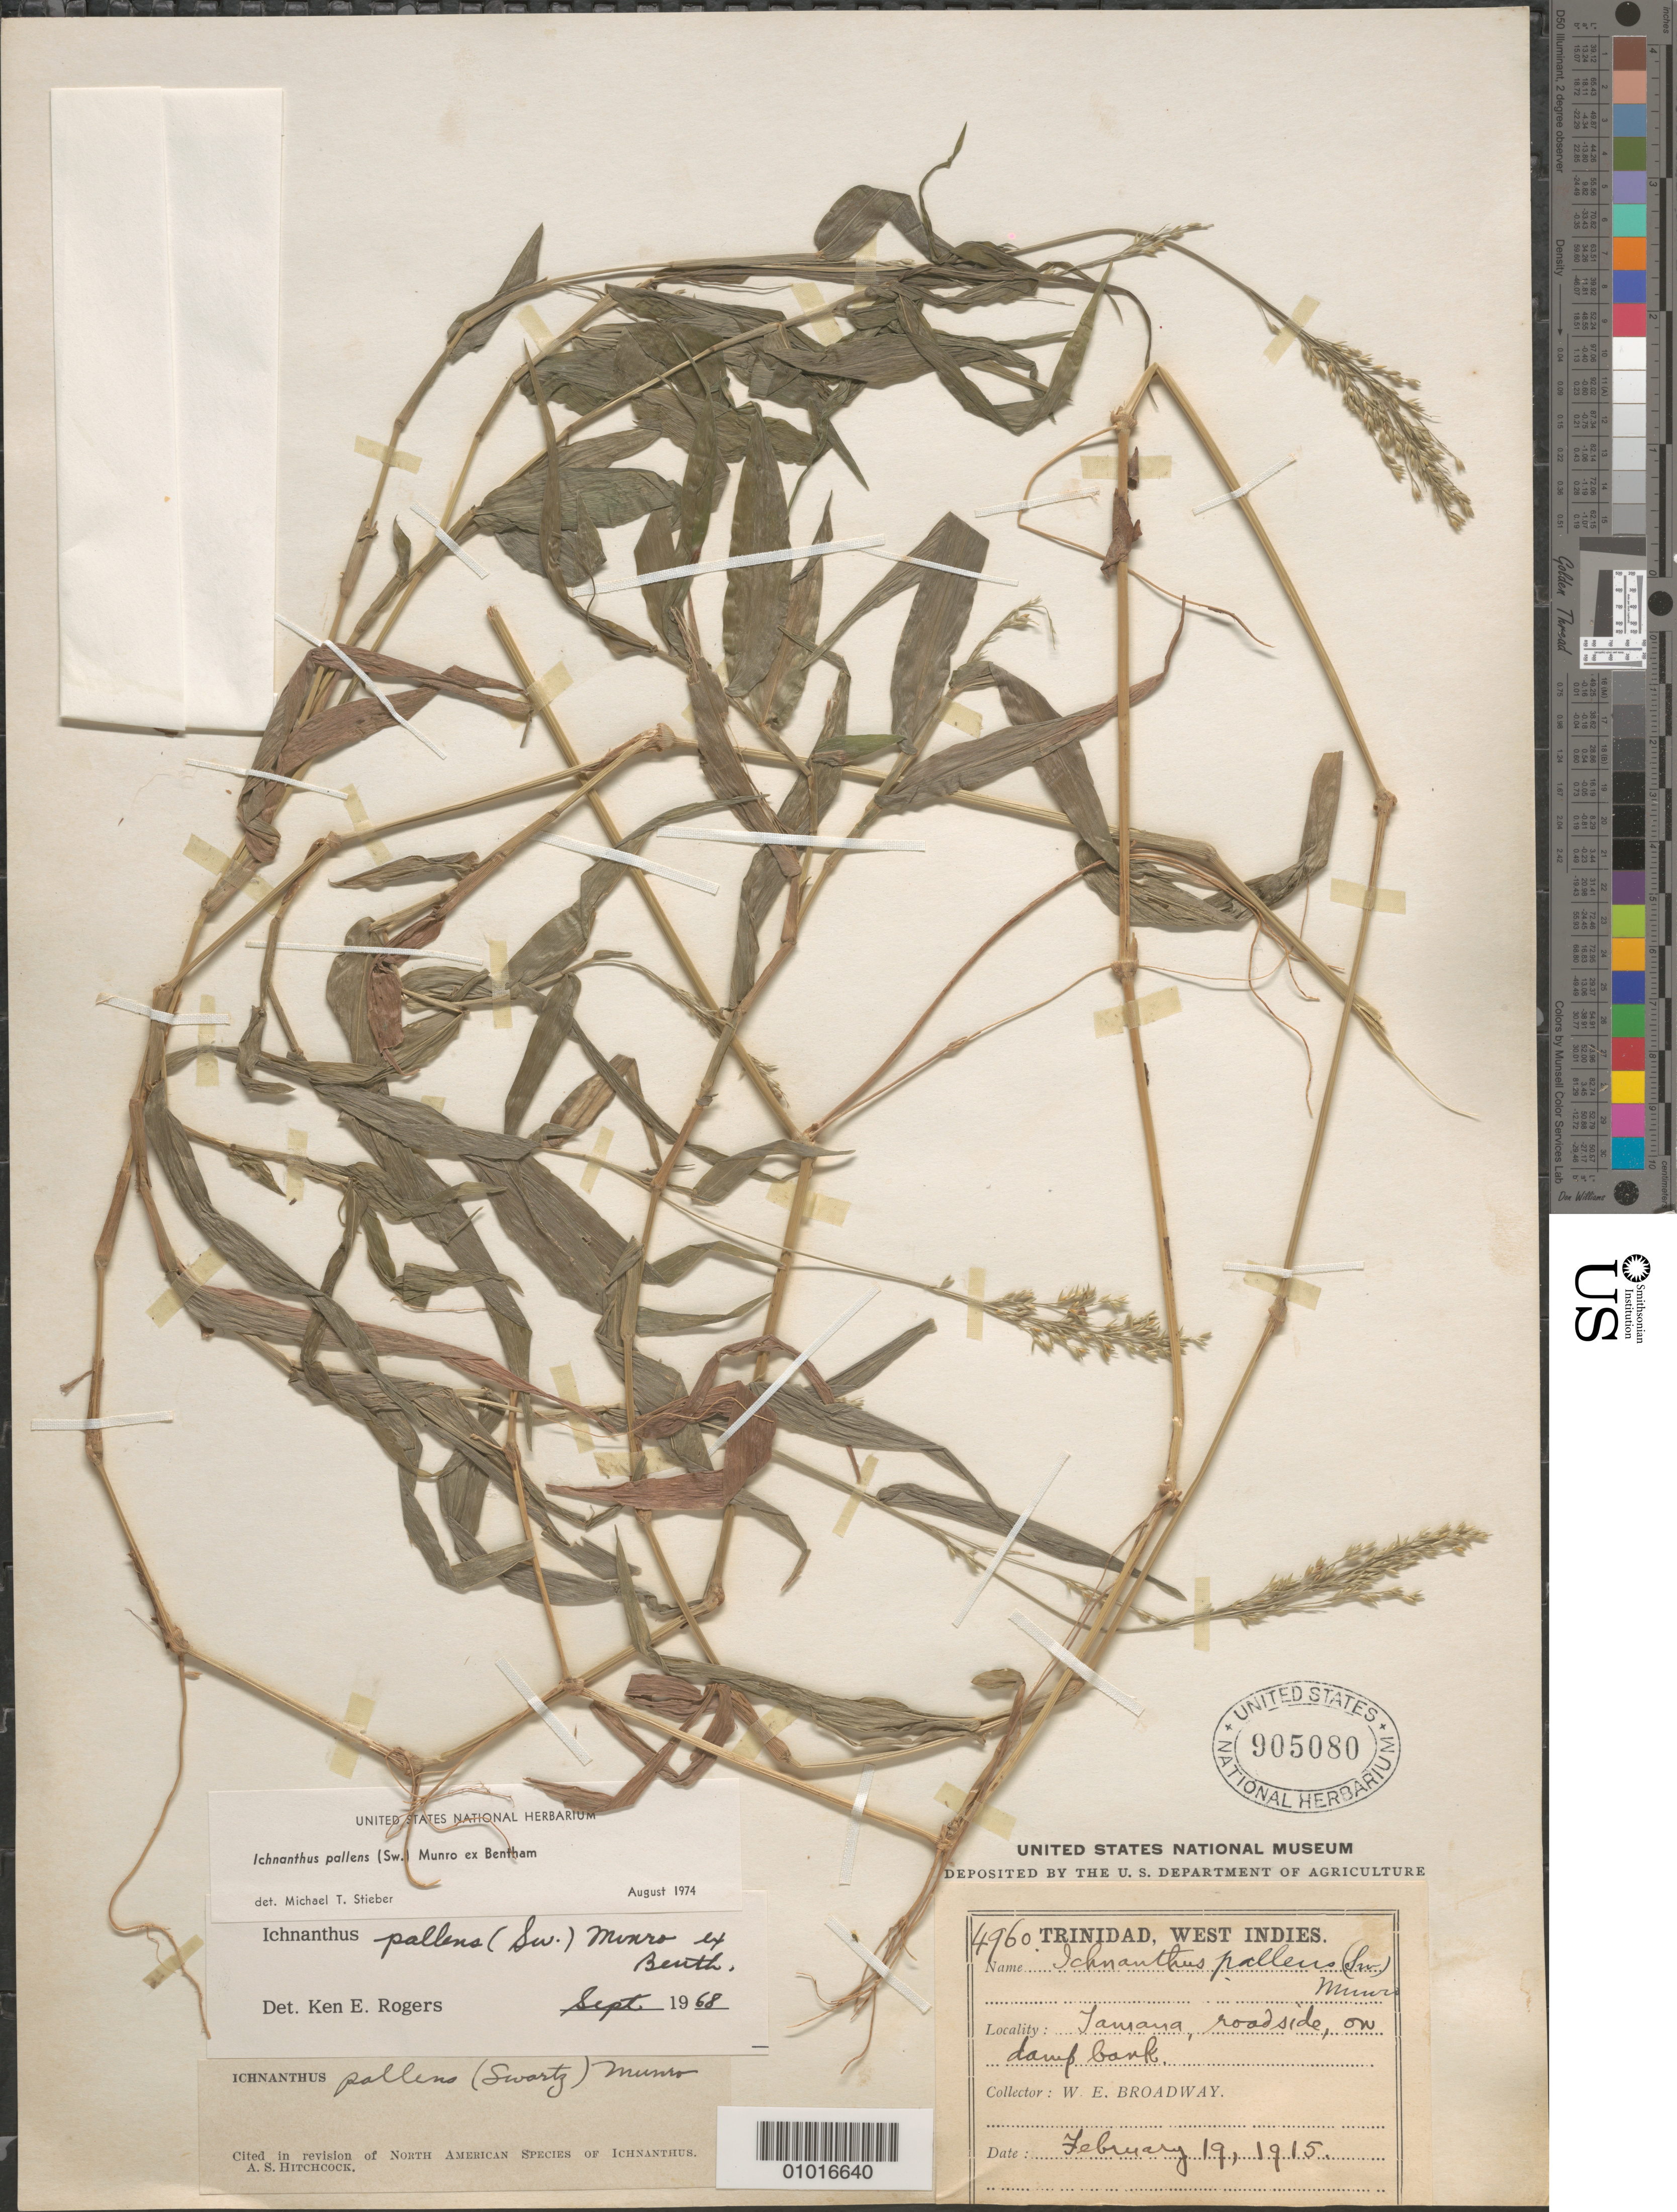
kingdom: Plantae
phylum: Tracheophyta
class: Liliopsida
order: Poales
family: Poaceae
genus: Ichnanthus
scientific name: Ichnanthus pallens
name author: (Sw.) Munro ex Benth.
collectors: W. E. Broadway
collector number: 4960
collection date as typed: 19 Feb 1915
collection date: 1915-02-19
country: Trinidad and Tobago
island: Trinidad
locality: Jamana, Roadside on damp bank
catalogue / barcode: US 905080